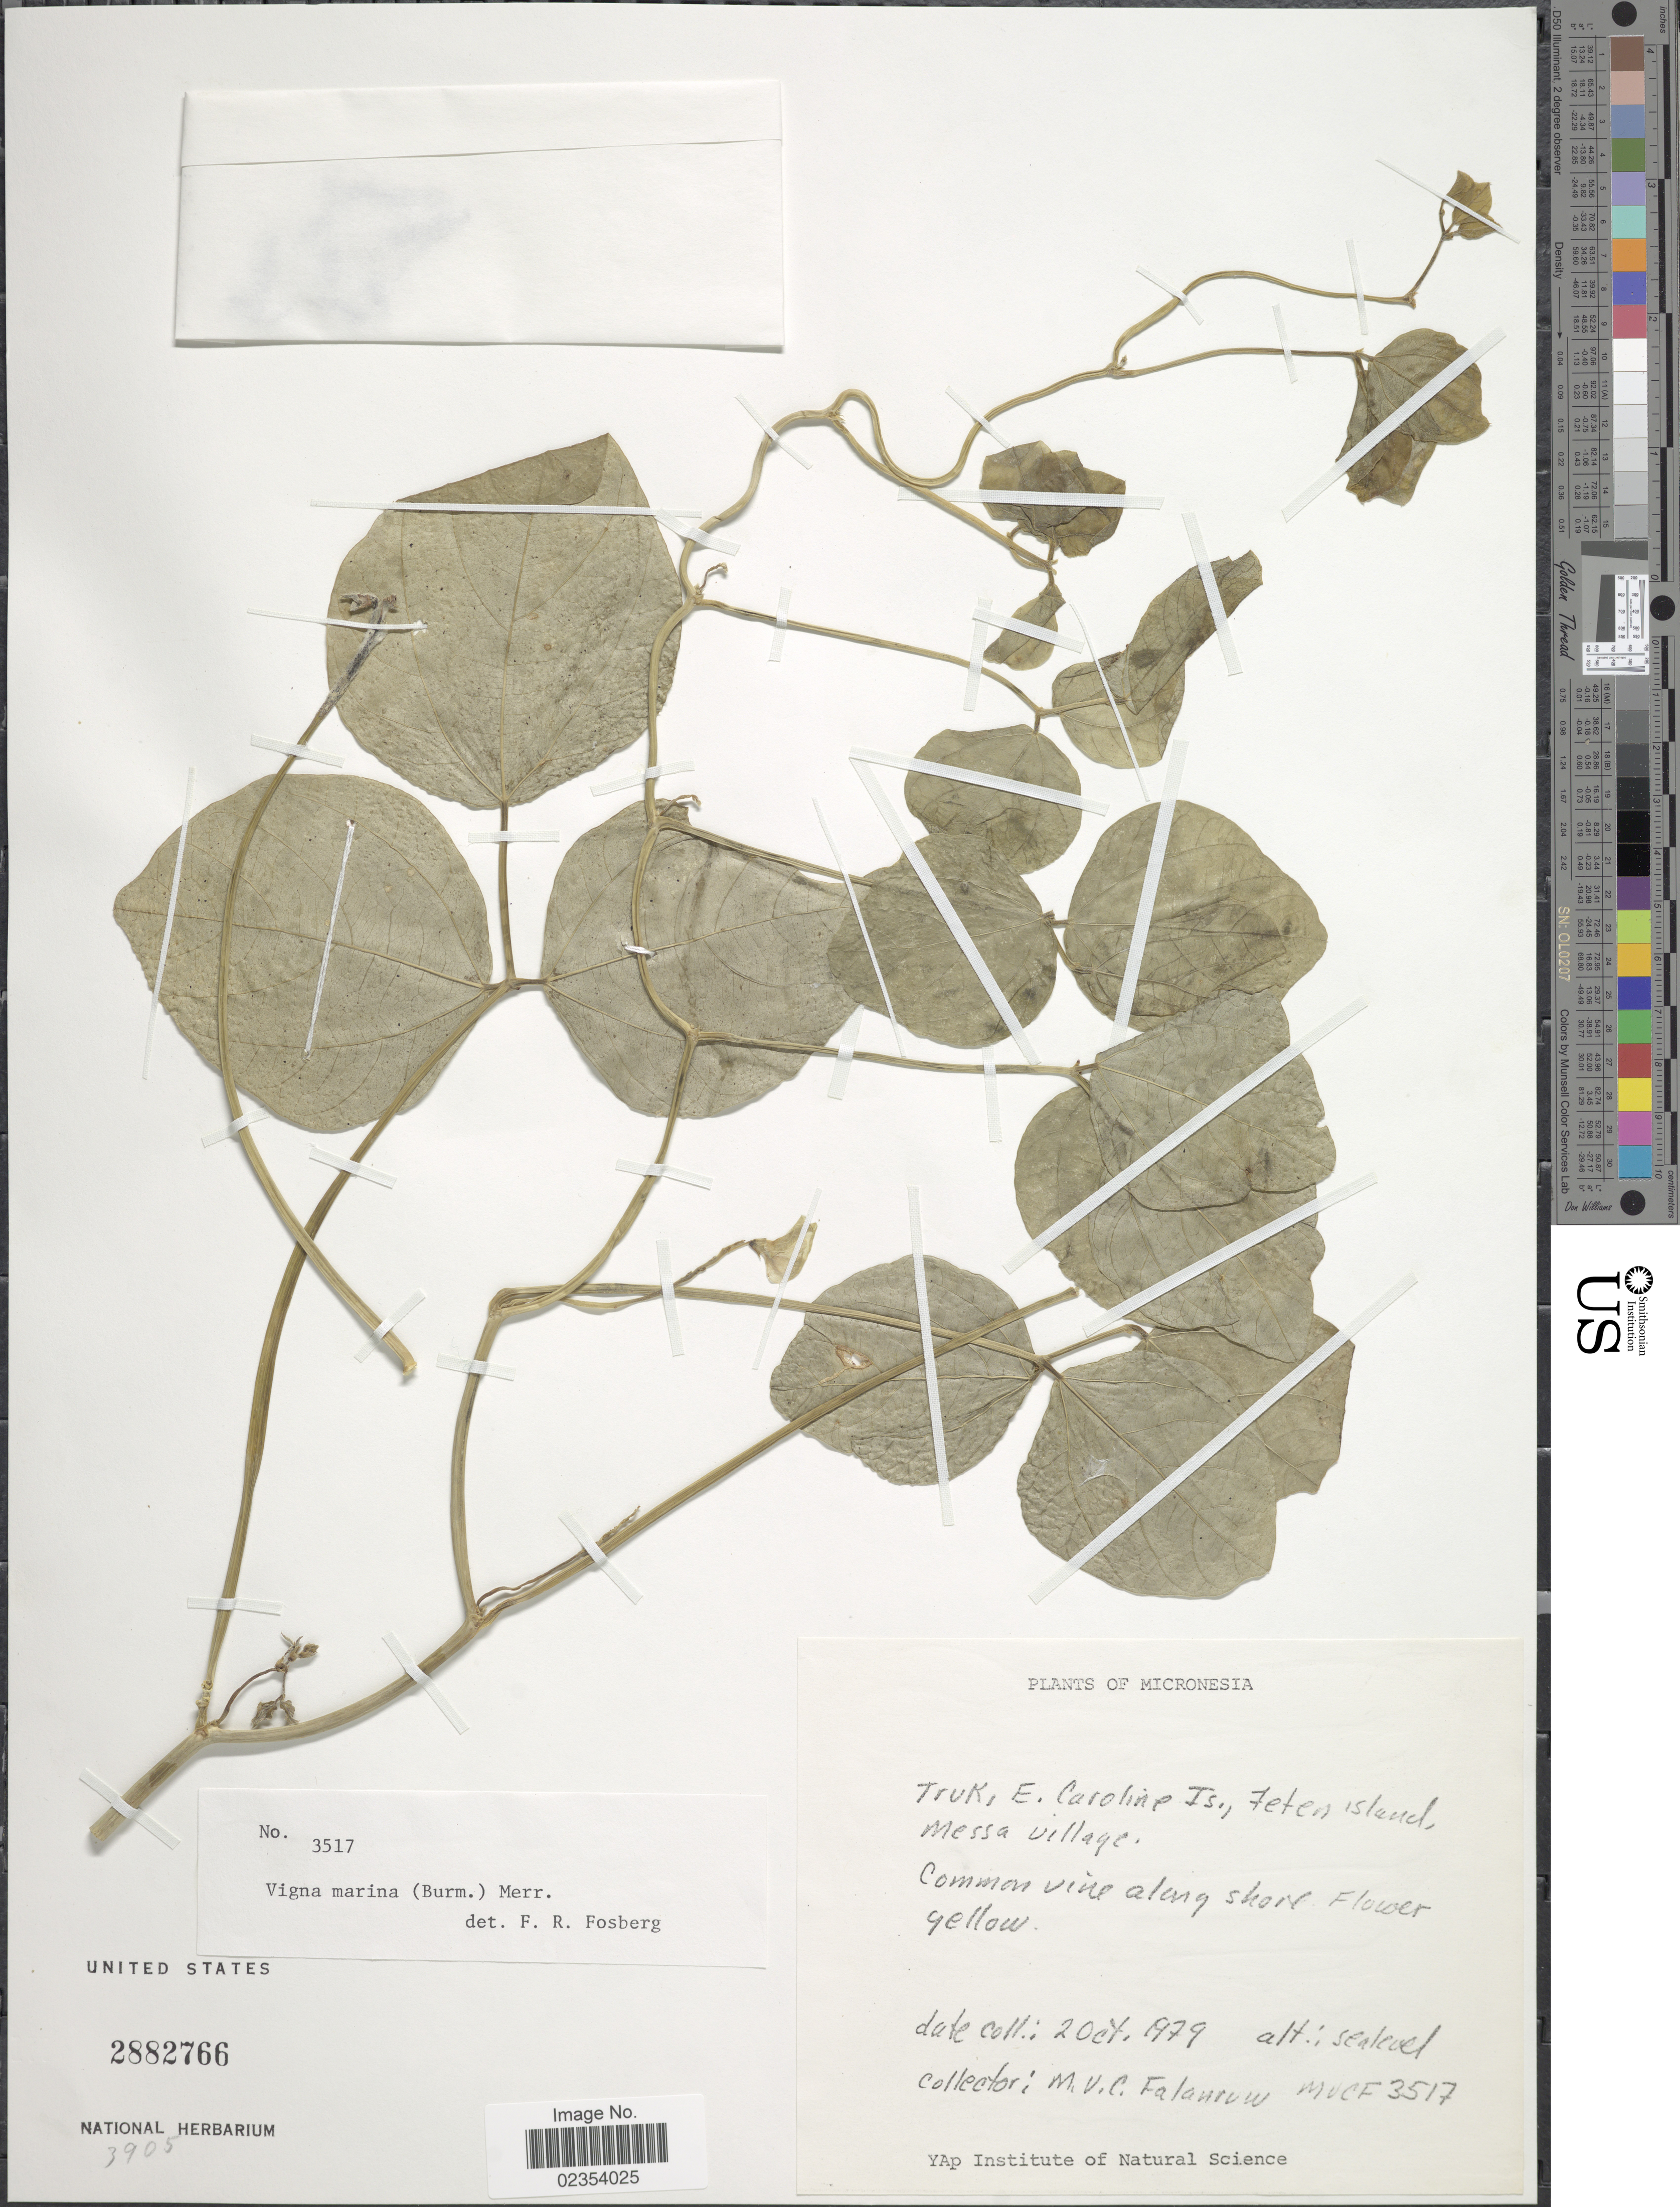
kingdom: Plantae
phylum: Tracheophyta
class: Magnoliopsida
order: Fabales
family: Fabaceae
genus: Vigna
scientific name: Vigna marina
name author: (Burm.) Merr.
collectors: M. V. Falanruw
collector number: MVCF3517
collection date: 1979-10-02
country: Micronesia, Federated States of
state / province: Truk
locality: Truk, E. Caroline Is., Feten Island, Messa village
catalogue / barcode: US 2882766